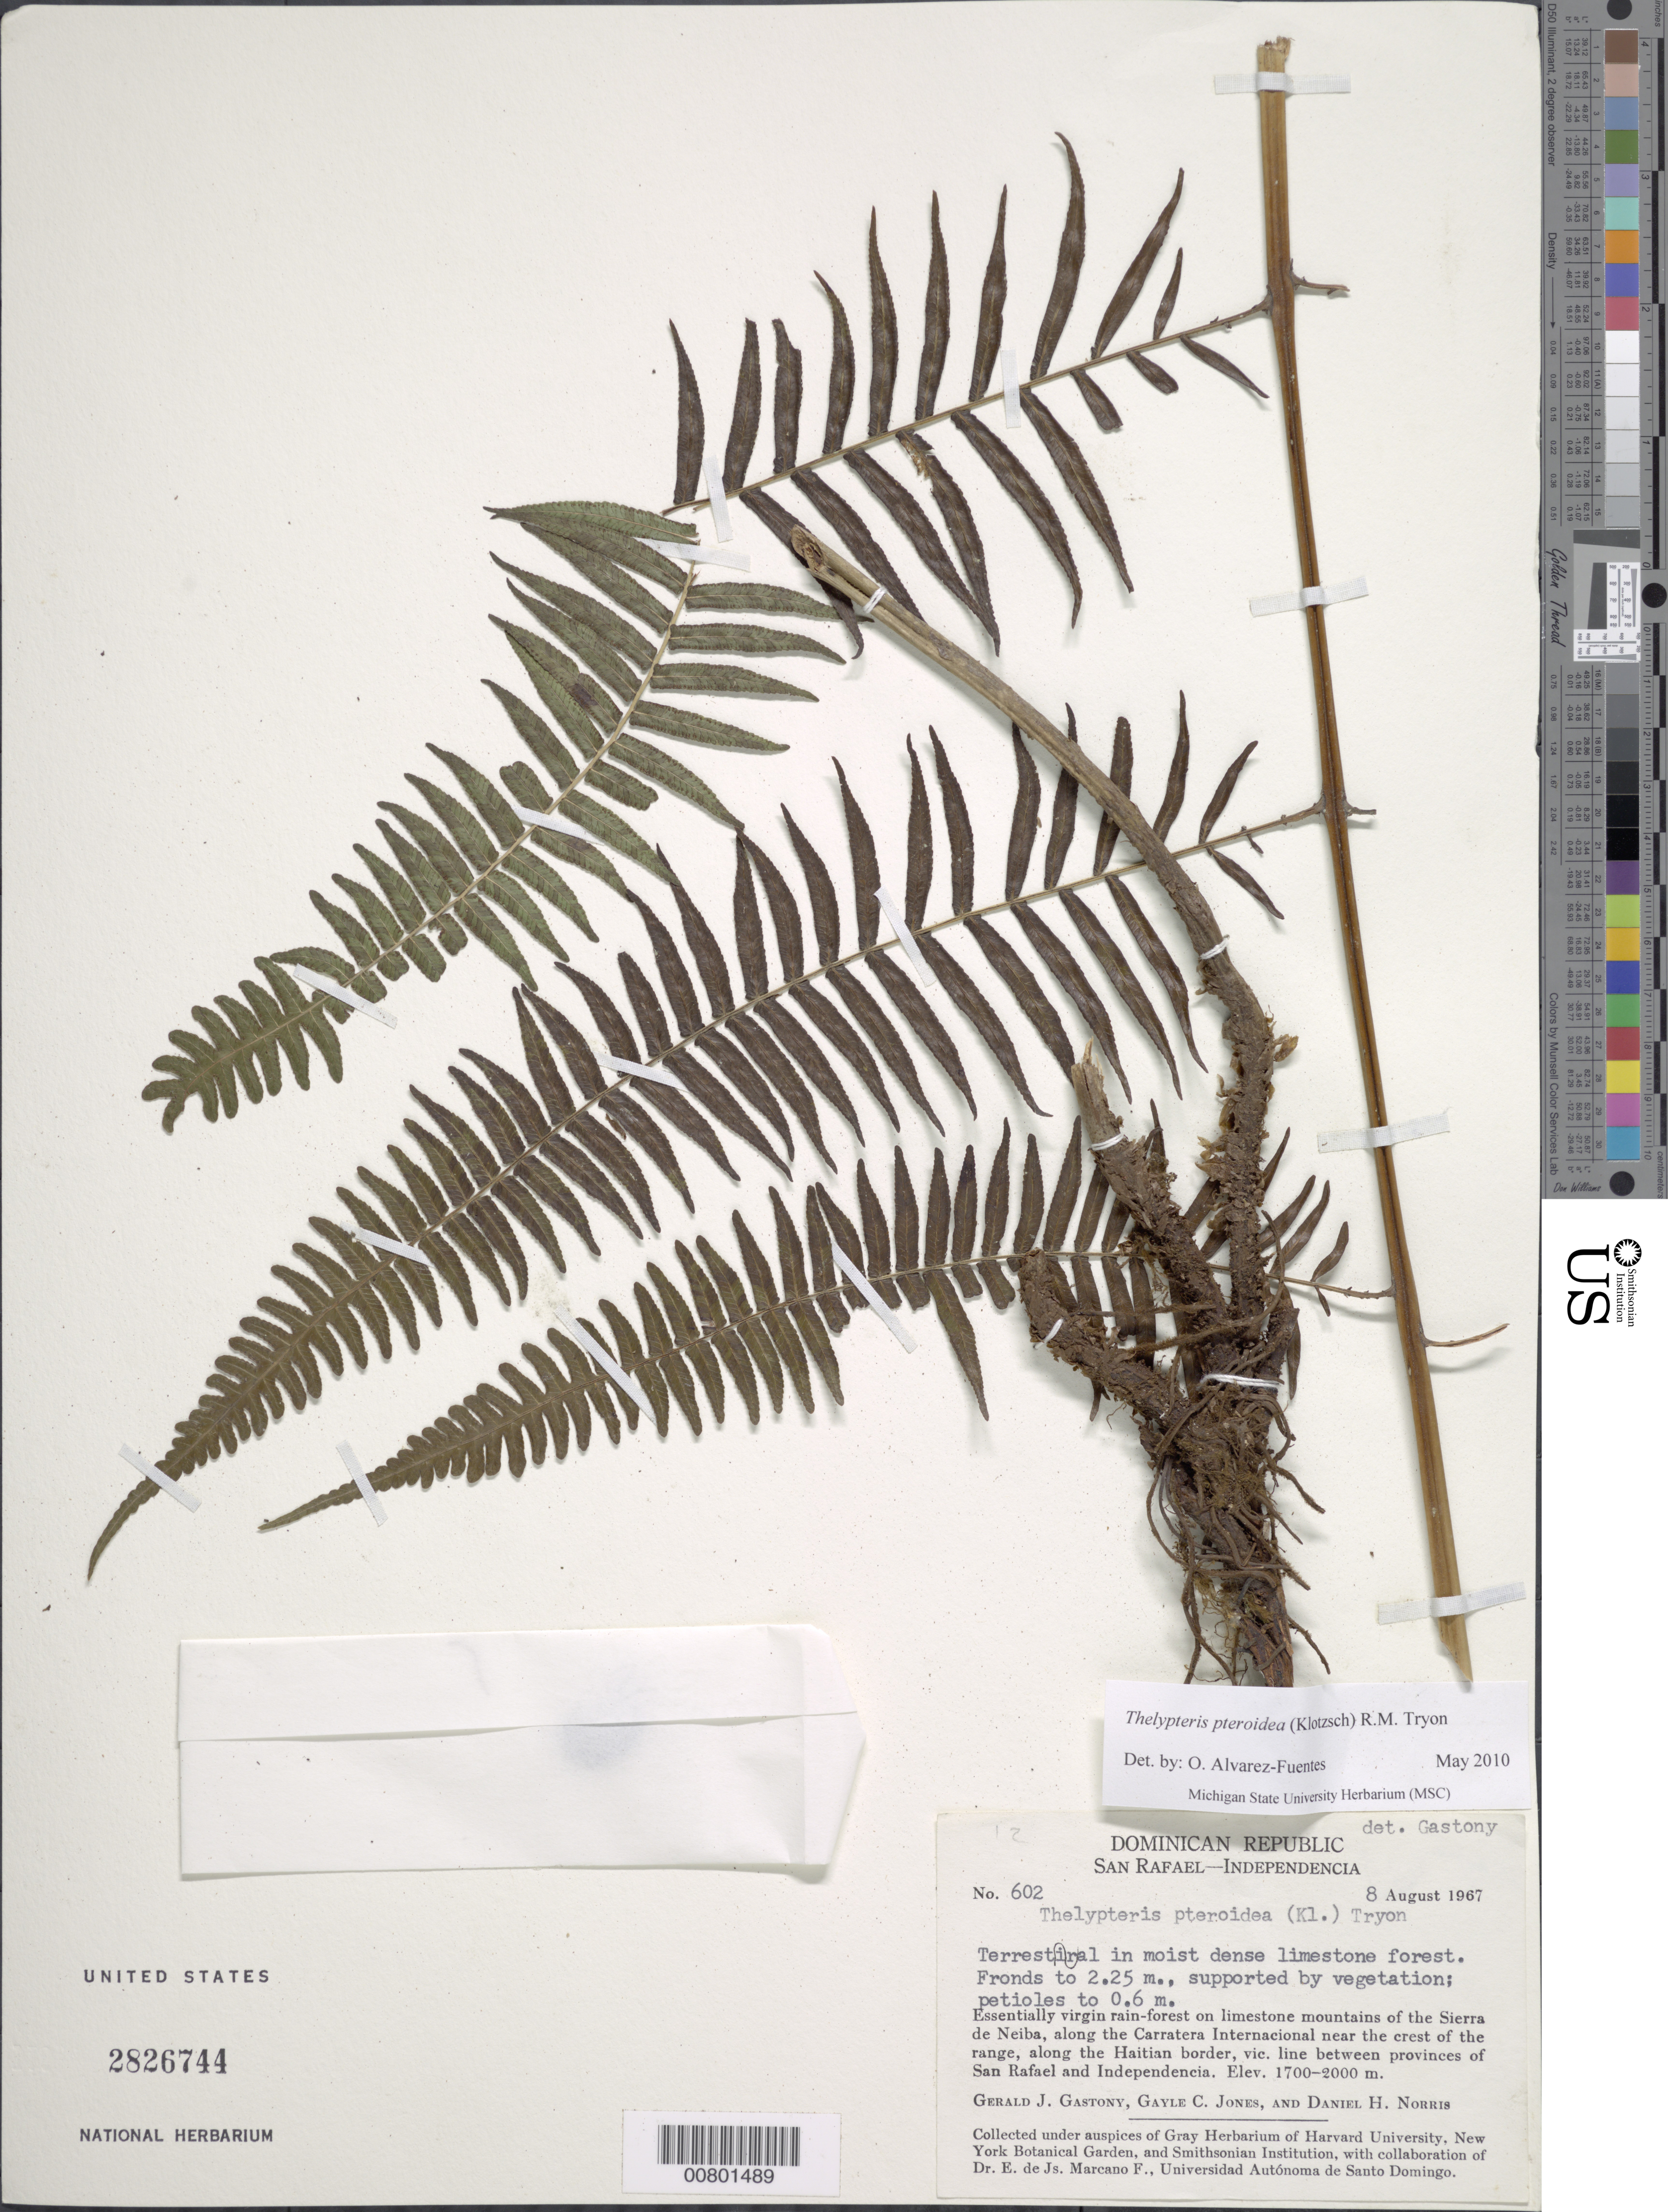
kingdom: Plantae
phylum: Tracheophyta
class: Polypodiopsida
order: Polypodiales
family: Thelypteridaceae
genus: Amauropelta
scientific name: Amauropelta pteroidea (Klotzsch) comb. nov., ined 2015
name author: (Klotzsch)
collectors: G. Gastony, G. C. Jones & D. H. Norris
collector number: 602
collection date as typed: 08 Aug 1967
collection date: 1967-08-08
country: Dominican Republic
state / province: Independencia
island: Hispaniola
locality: San Rafael-Independencia, Sierra de Neiba, Carratera Internacional, along Haitian border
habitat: Essentially virgin rainforest on limestone mountains; in moist dense limestone forest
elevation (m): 1700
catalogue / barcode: US 2826744